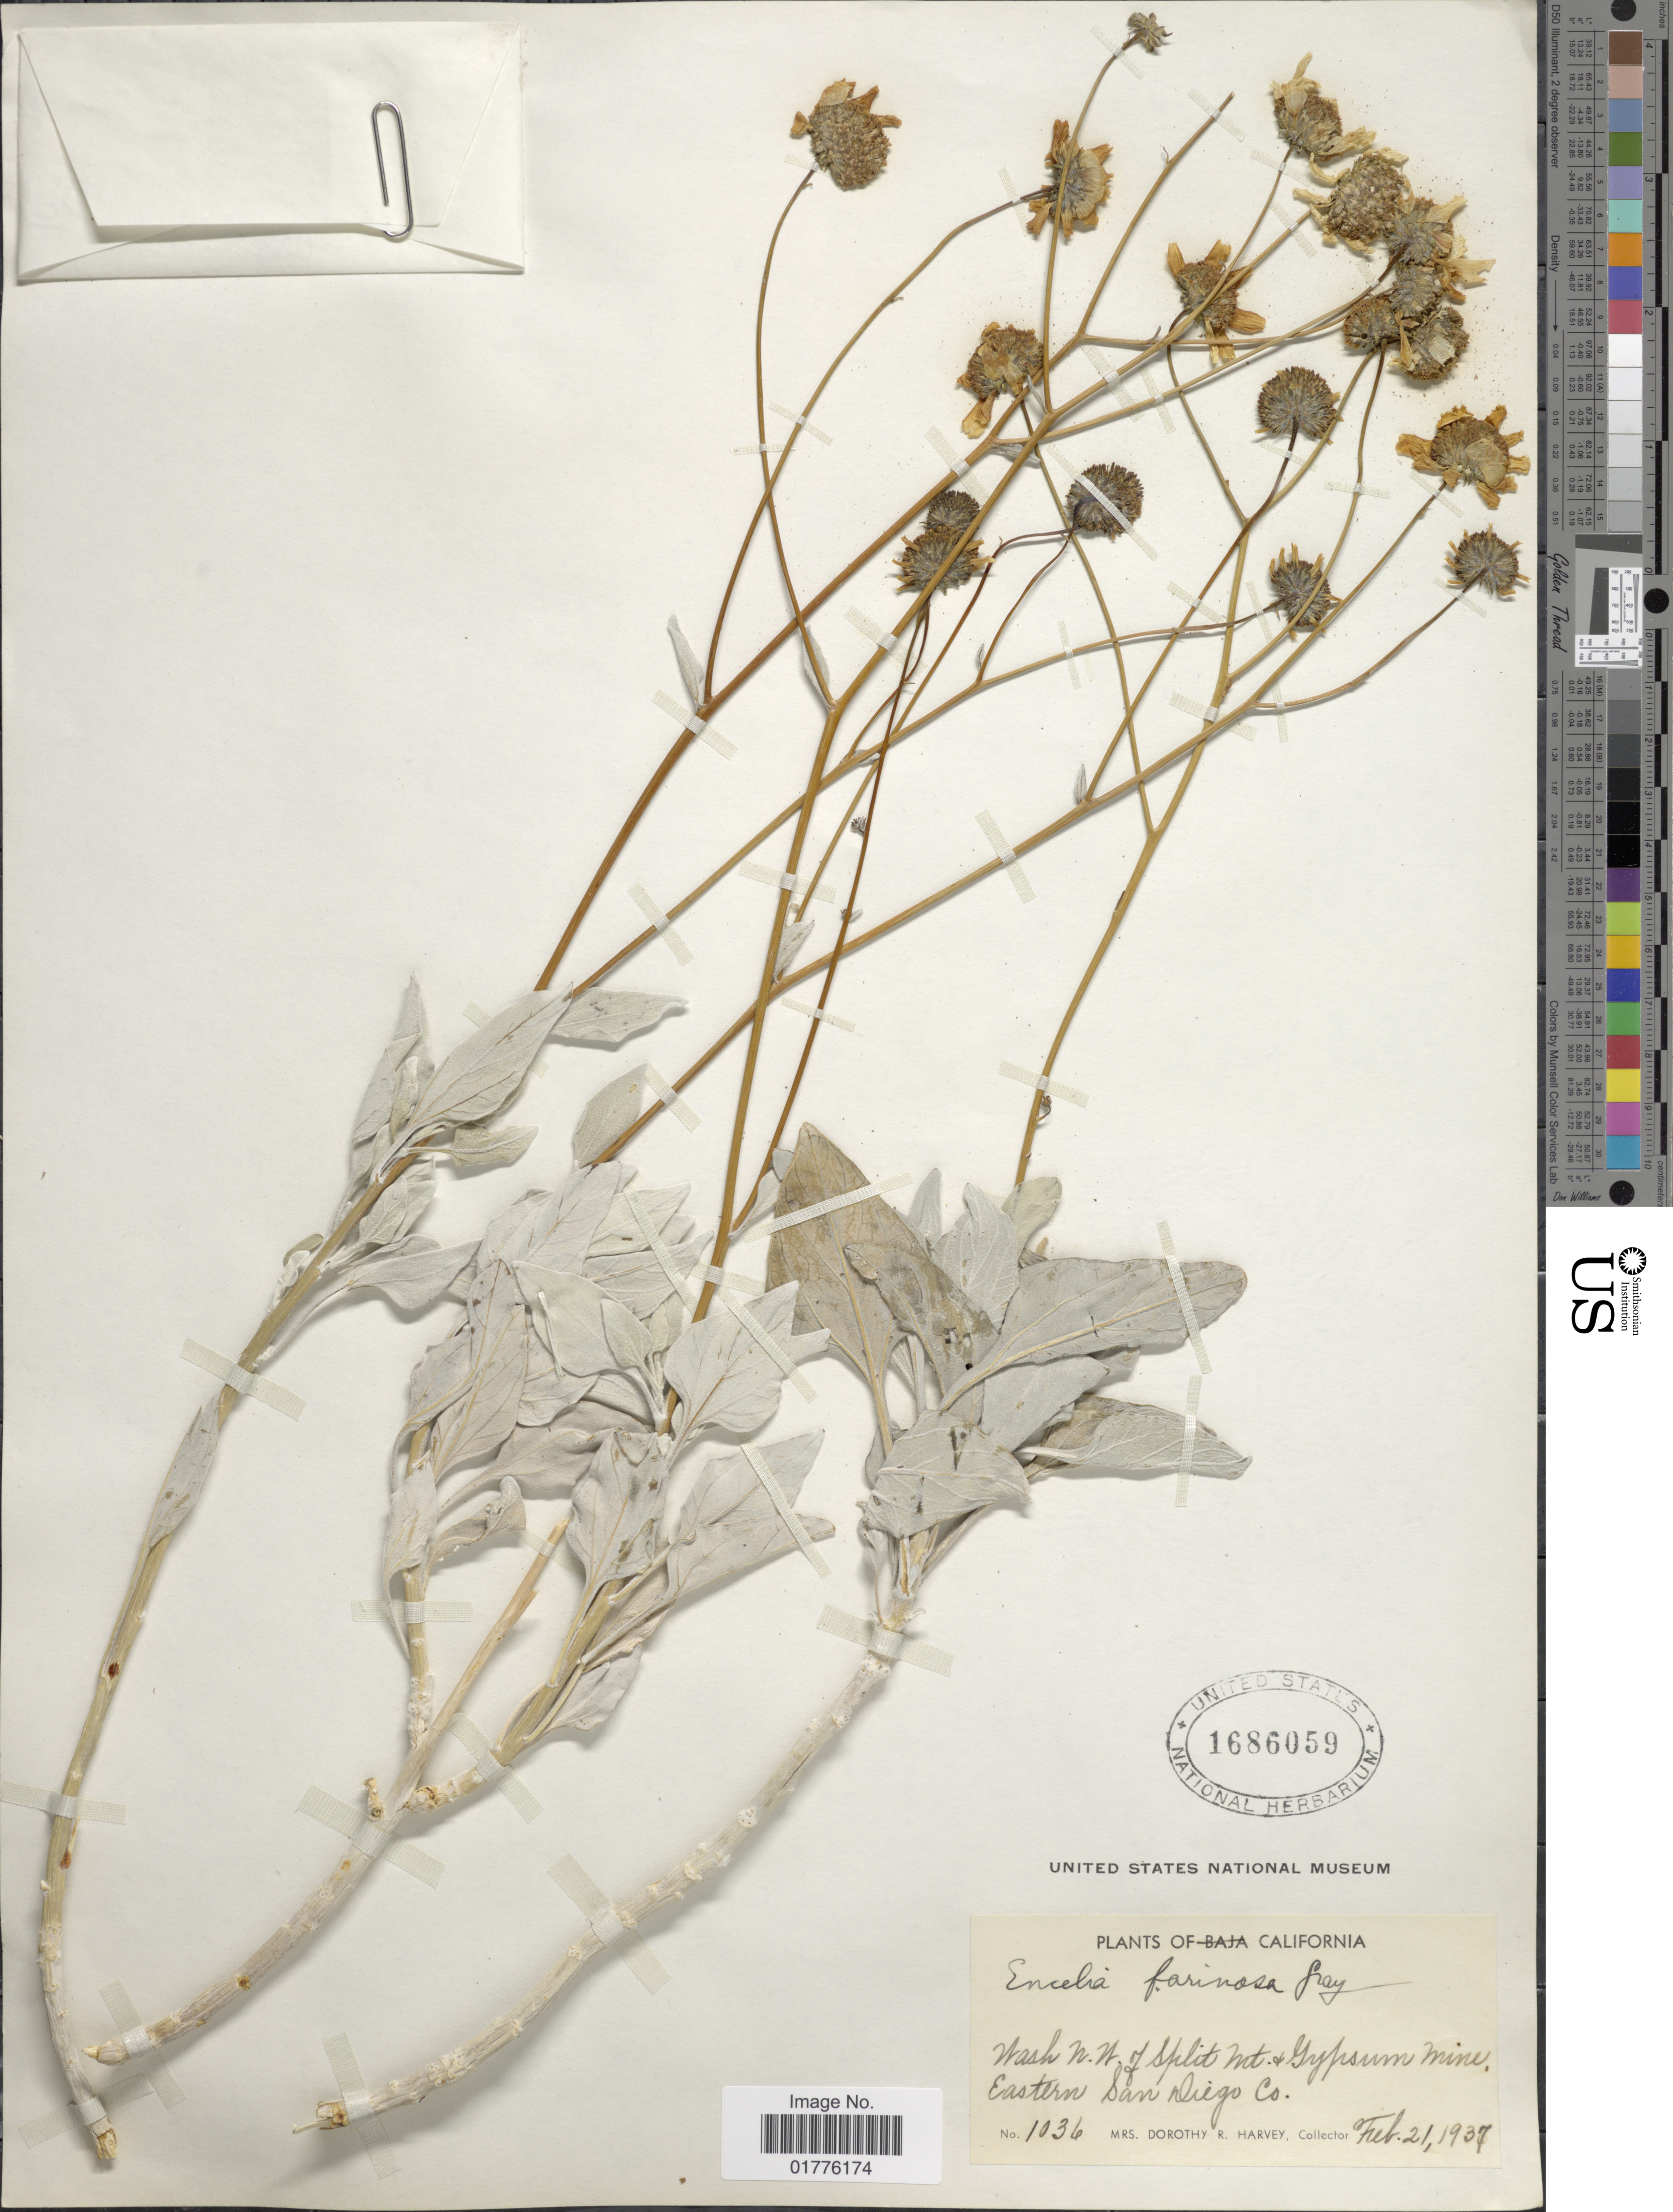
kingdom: Plantae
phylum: Tracheophyta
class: Magnoliopsida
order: Asterales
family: Asteraceae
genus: Encelia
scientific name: Encelia farinosa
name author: A. Gray ex Torr. in Emory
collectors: Harvey, Mrs. D. R.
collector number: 1036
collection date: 1937-02-21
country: United States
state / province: California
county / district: San Diego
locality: California. Wash N.W. of spilit Mt + Gypsum mine. Eastern San Diego Co.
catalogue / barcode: US 1686059